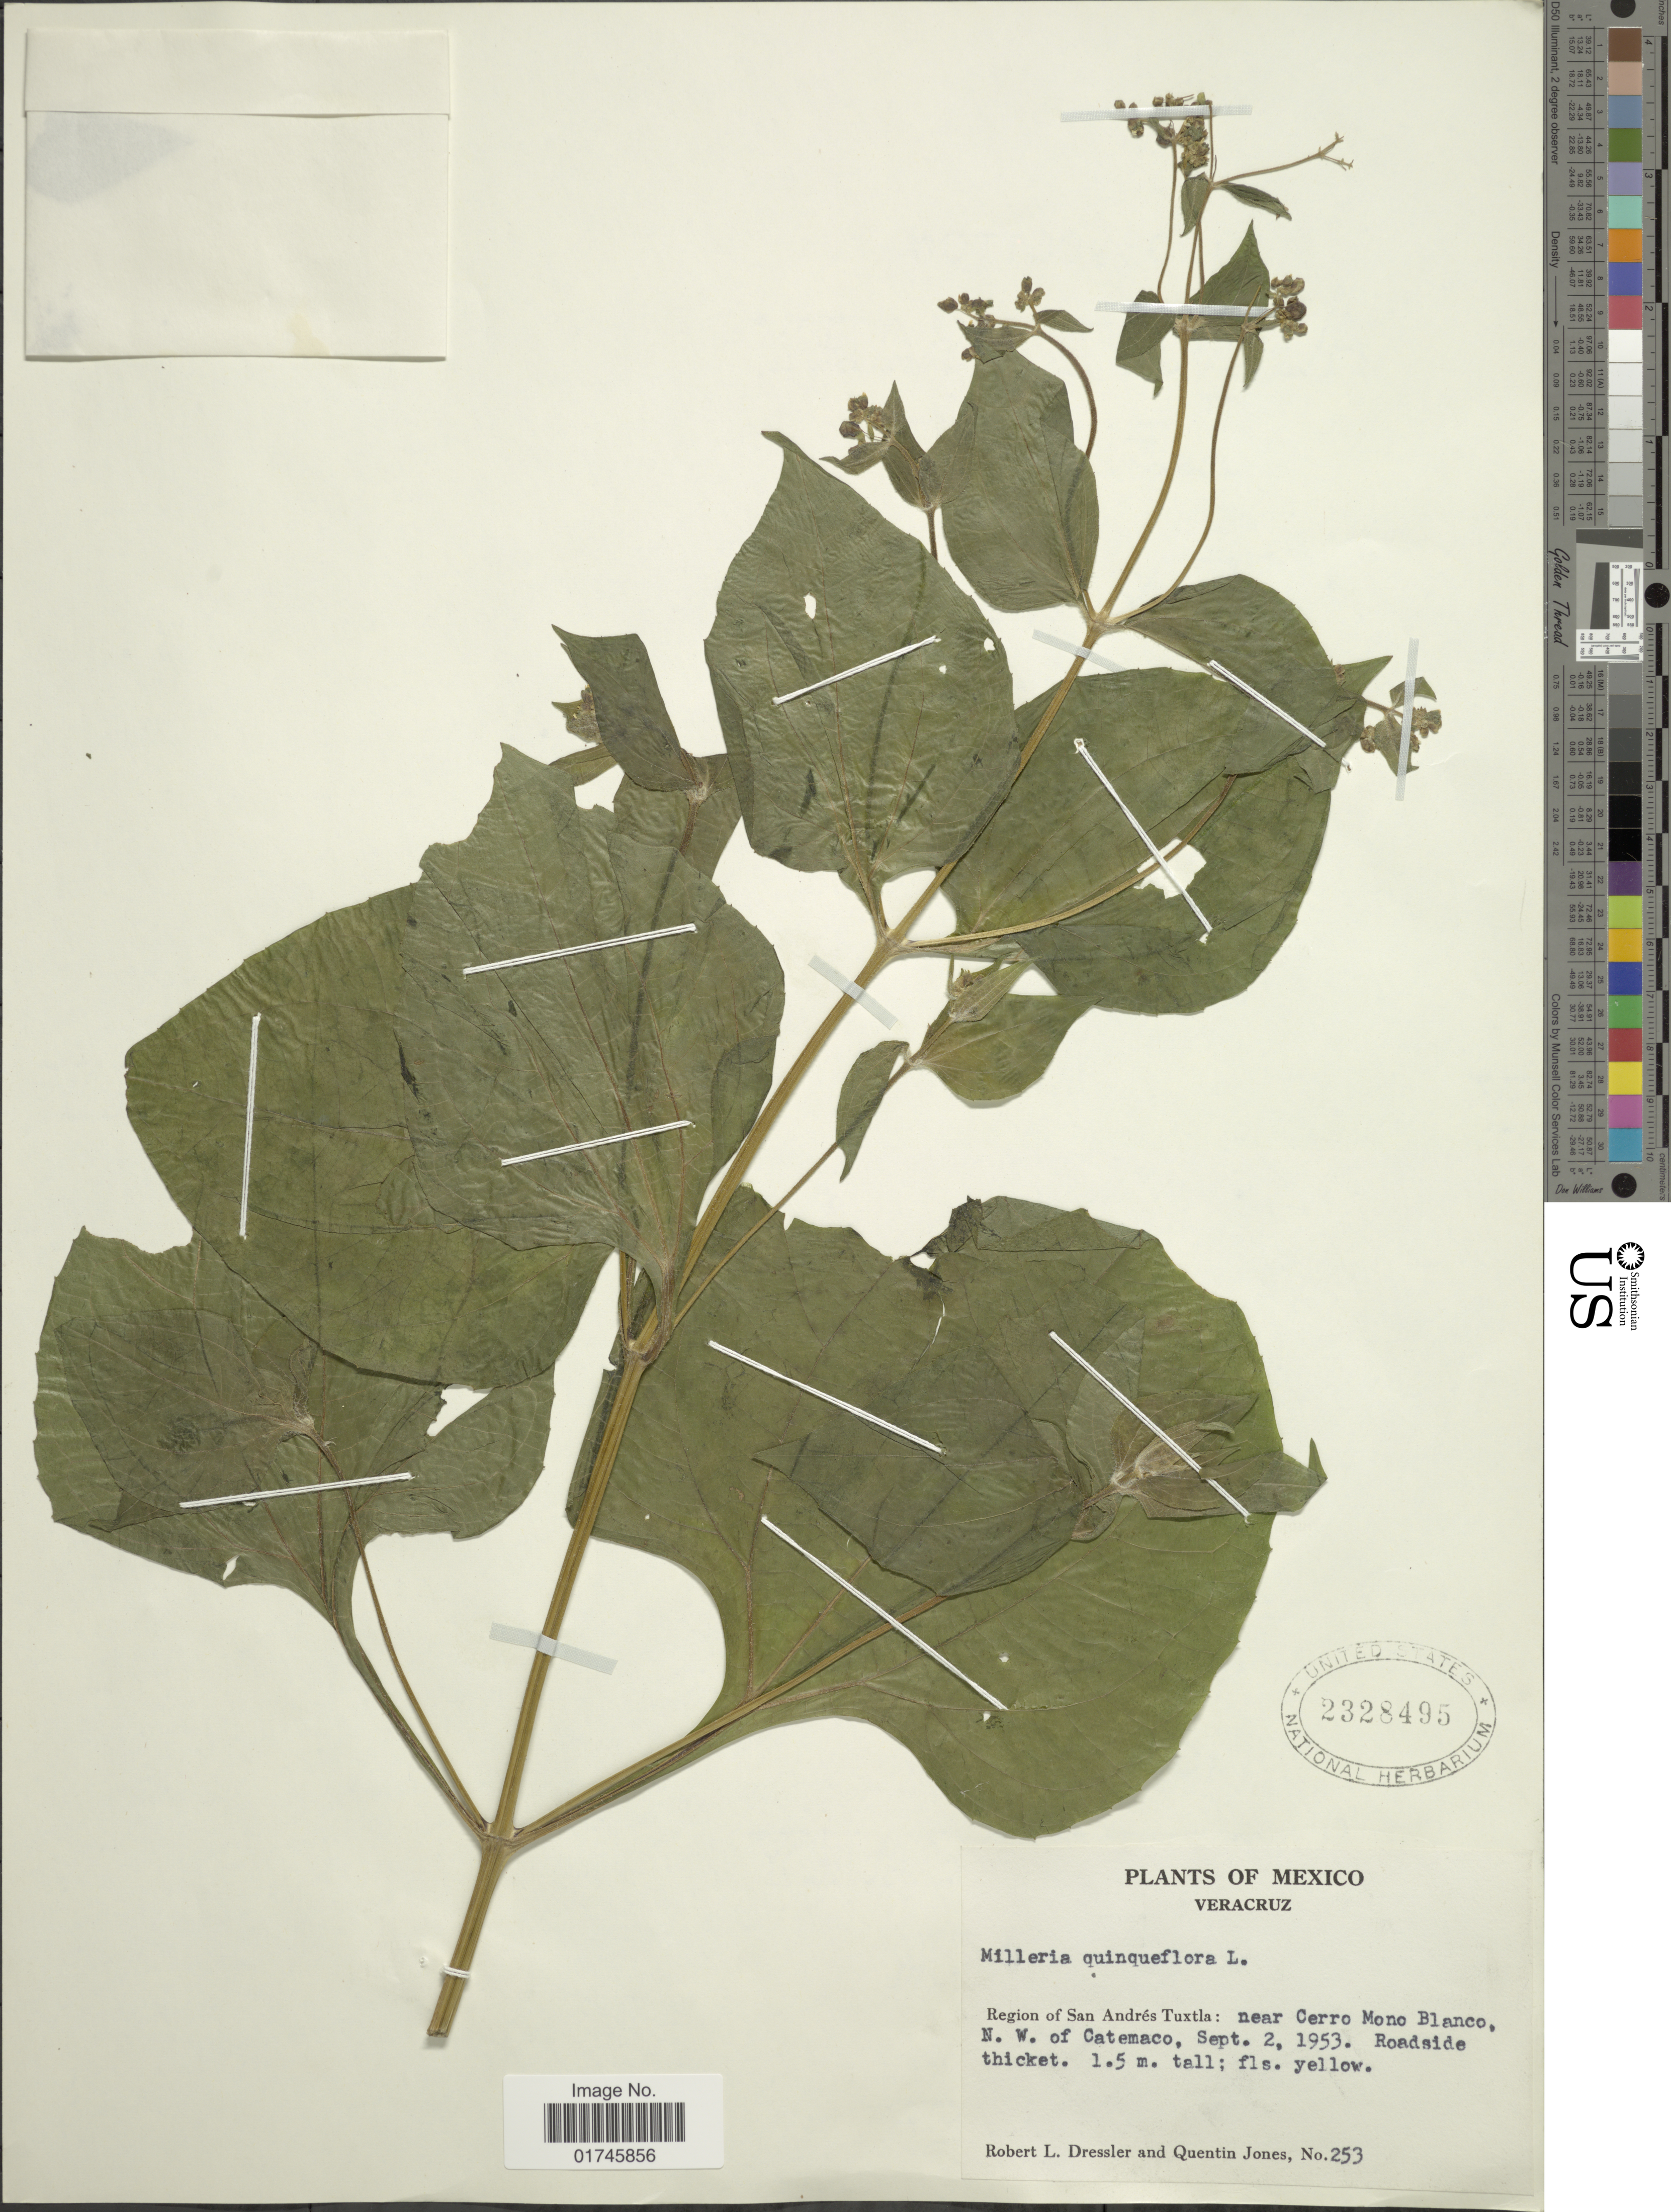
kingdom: Plantae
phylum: Tracheophyta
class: Magnoliopsida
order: Asterales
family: Asteraceae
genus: Milleria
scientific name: Milleria quinqueflora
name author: L.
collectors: R. Dressler & Q. Jones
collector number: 253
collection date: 1953-09-02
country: Mexico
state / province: Veracruz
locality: Veracruz. Region of San Andres Tuxtla: near Cerro mono Blanco N. W. of Catemaco.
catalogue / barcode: US 2328495